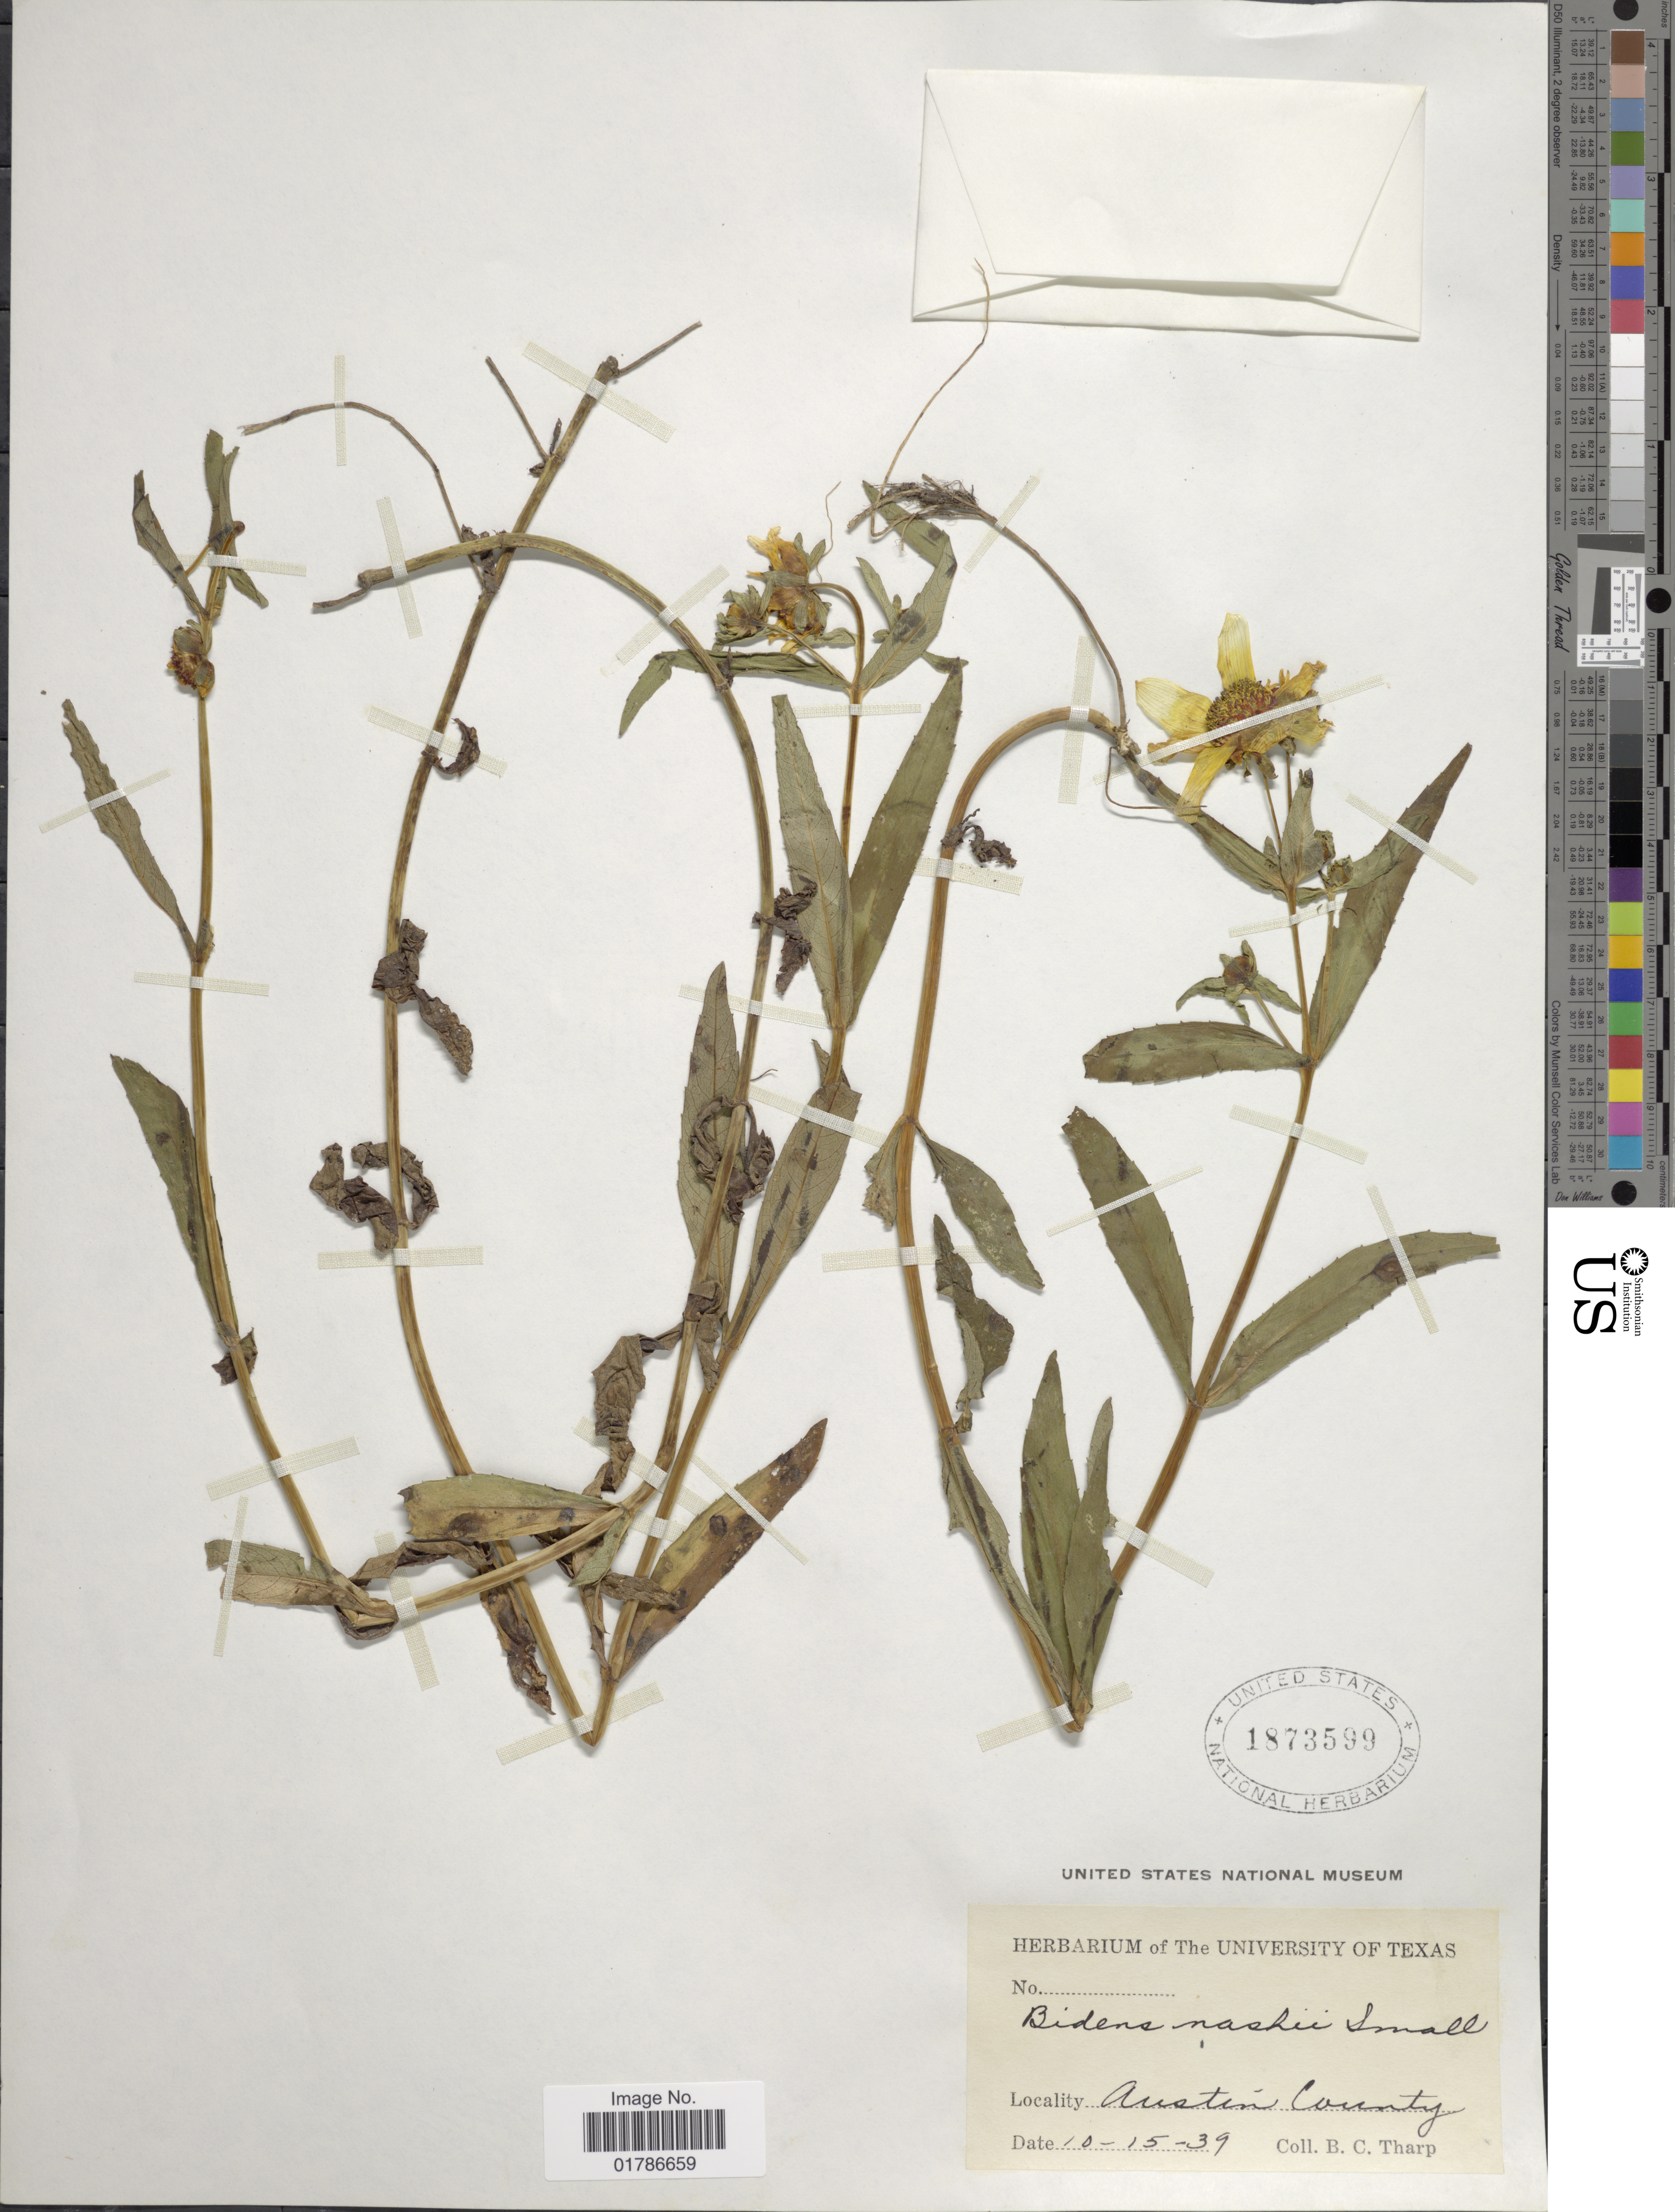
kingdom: Plantae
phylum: Tracheophyta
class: Magnoliopsida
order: Asterales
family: Asteraceae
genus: Bidens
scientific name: Bidens laevis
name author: (L.) Britton, Stearns & Poggenb.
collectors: B. C. Tharp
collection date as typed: Transcribed d/m/y: 15/10/39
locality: Austin County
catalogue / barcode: US 1873599